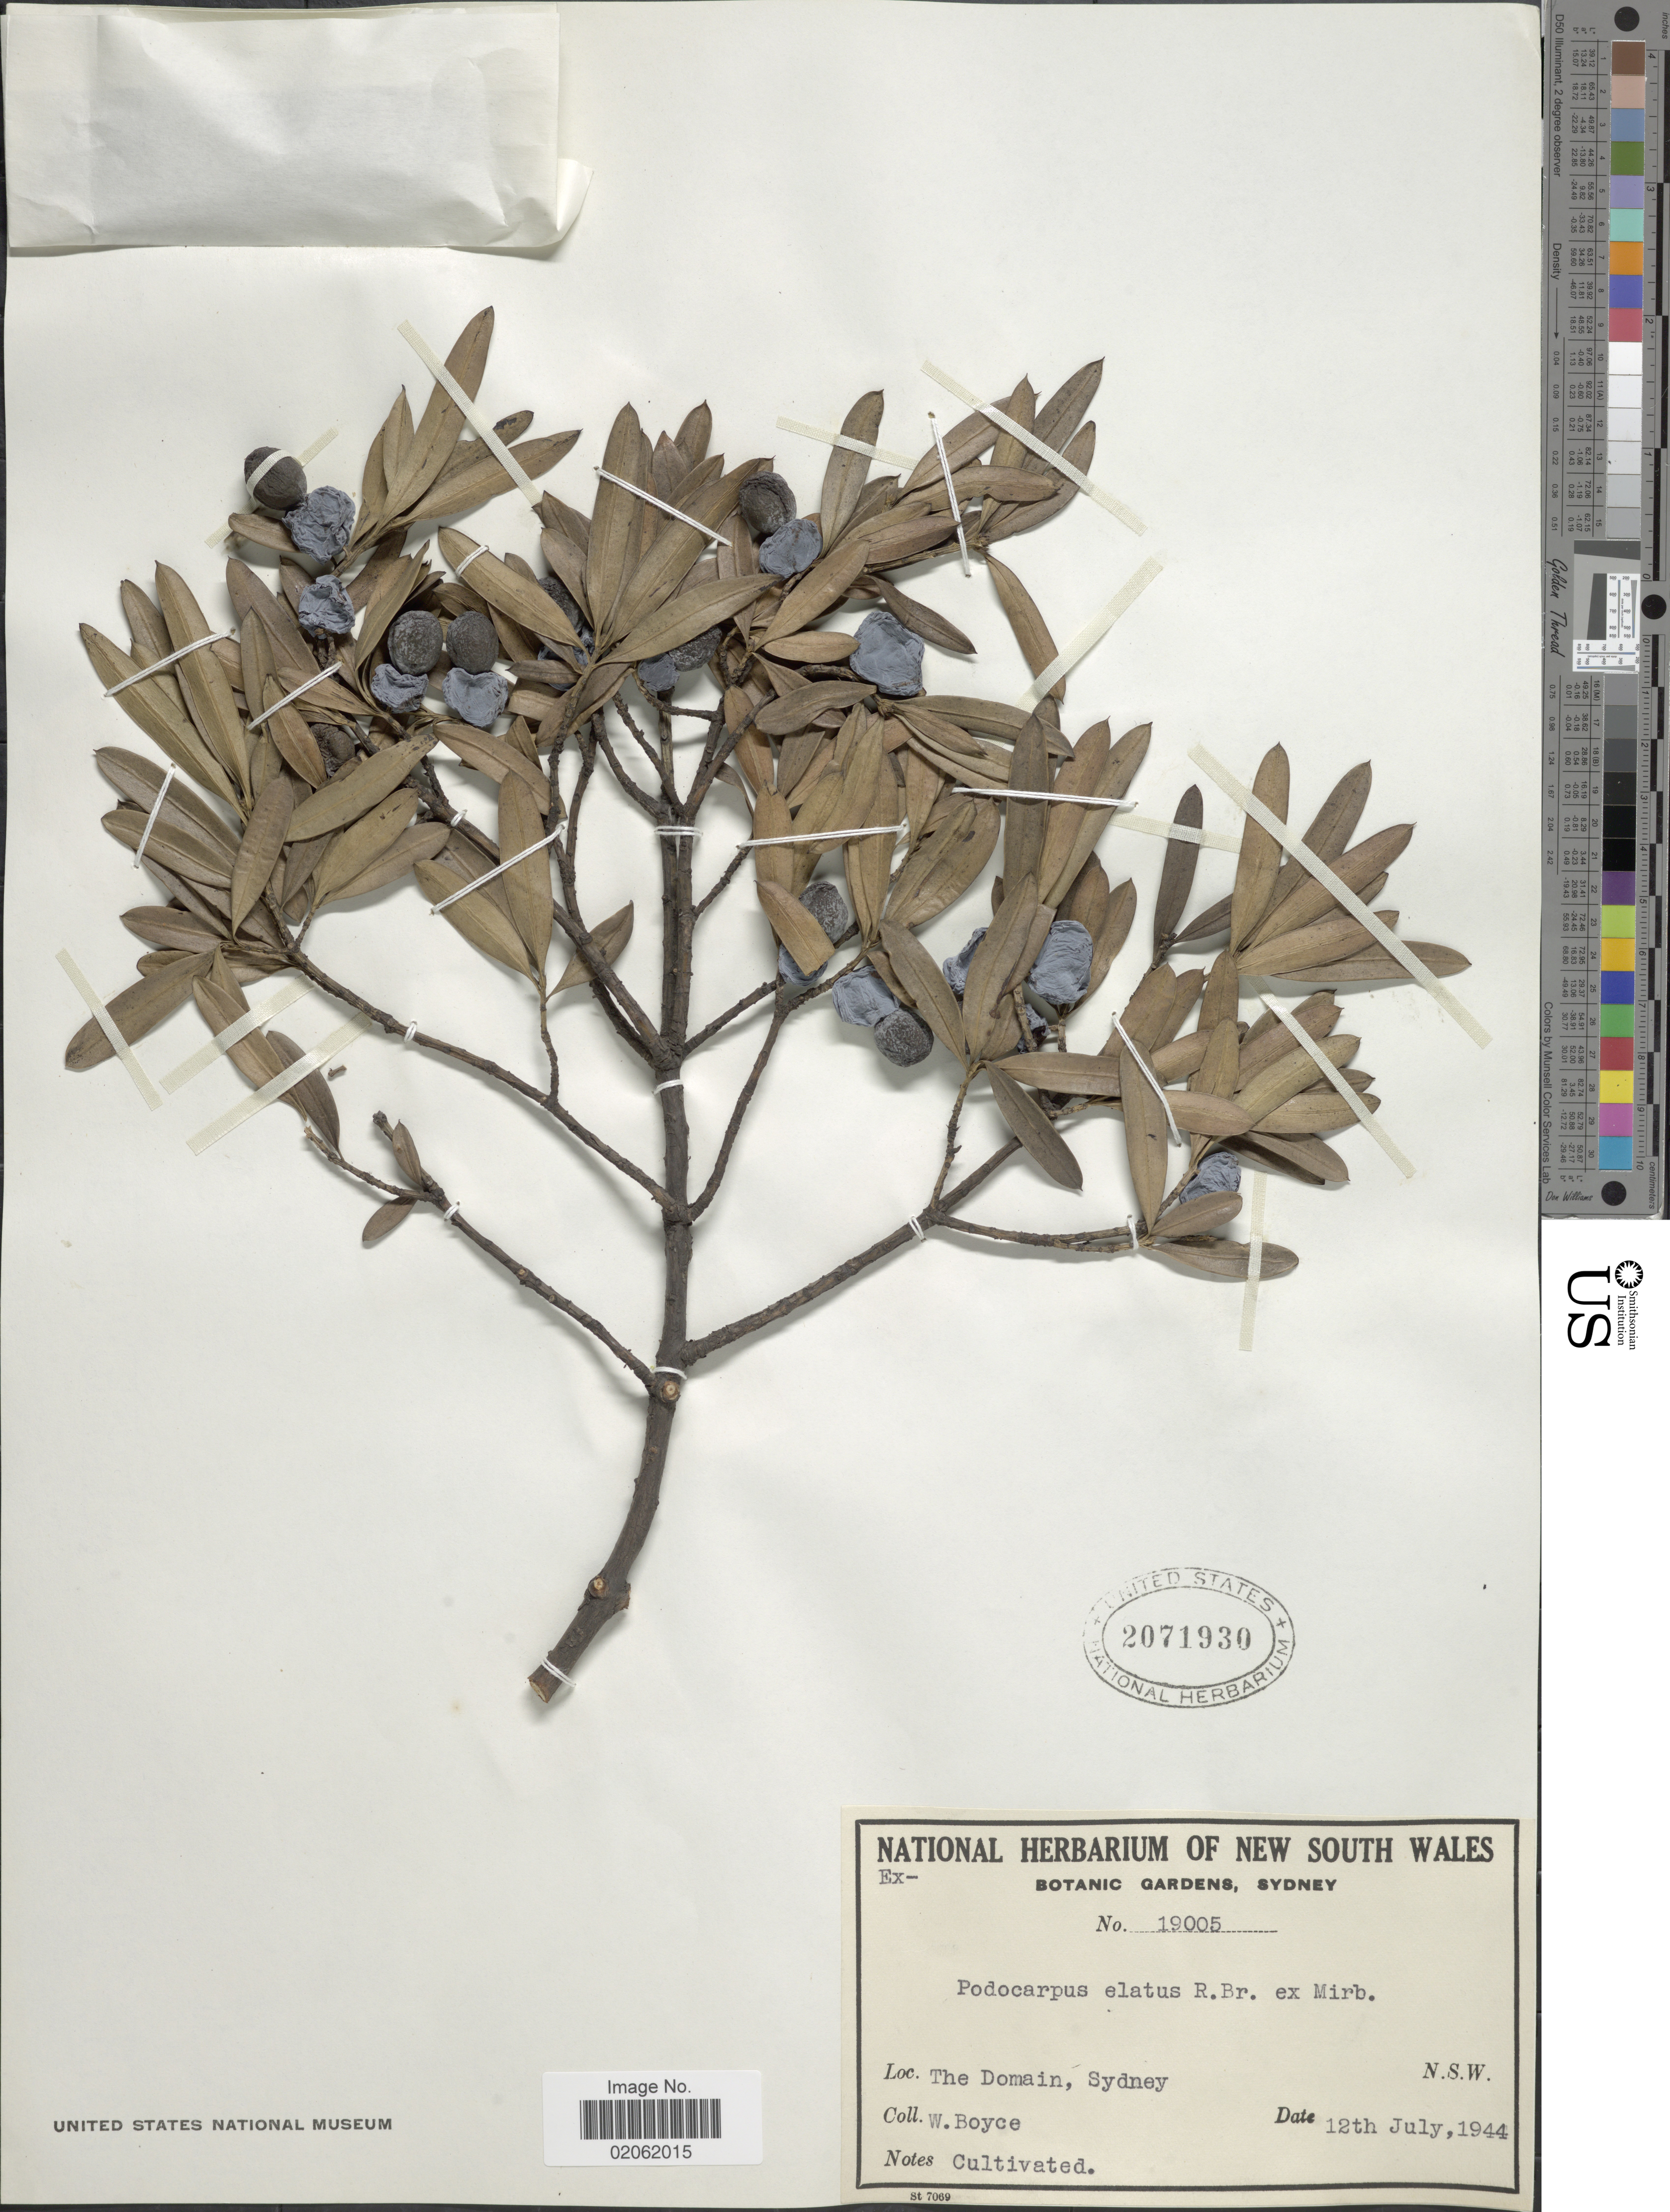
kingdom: Plantae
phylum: Tracheophyta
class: Pinopsida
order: Pinales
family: Podocarpaceae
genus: Podocarpus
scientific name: Podocarpus elatus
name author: R. Br. ex Endl.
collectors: W. Boyce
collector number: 19005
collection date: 1944-07-12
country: Australia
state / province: New South Wales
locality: The Domain, Sydney, N.S.W.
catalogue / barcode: US 2071930